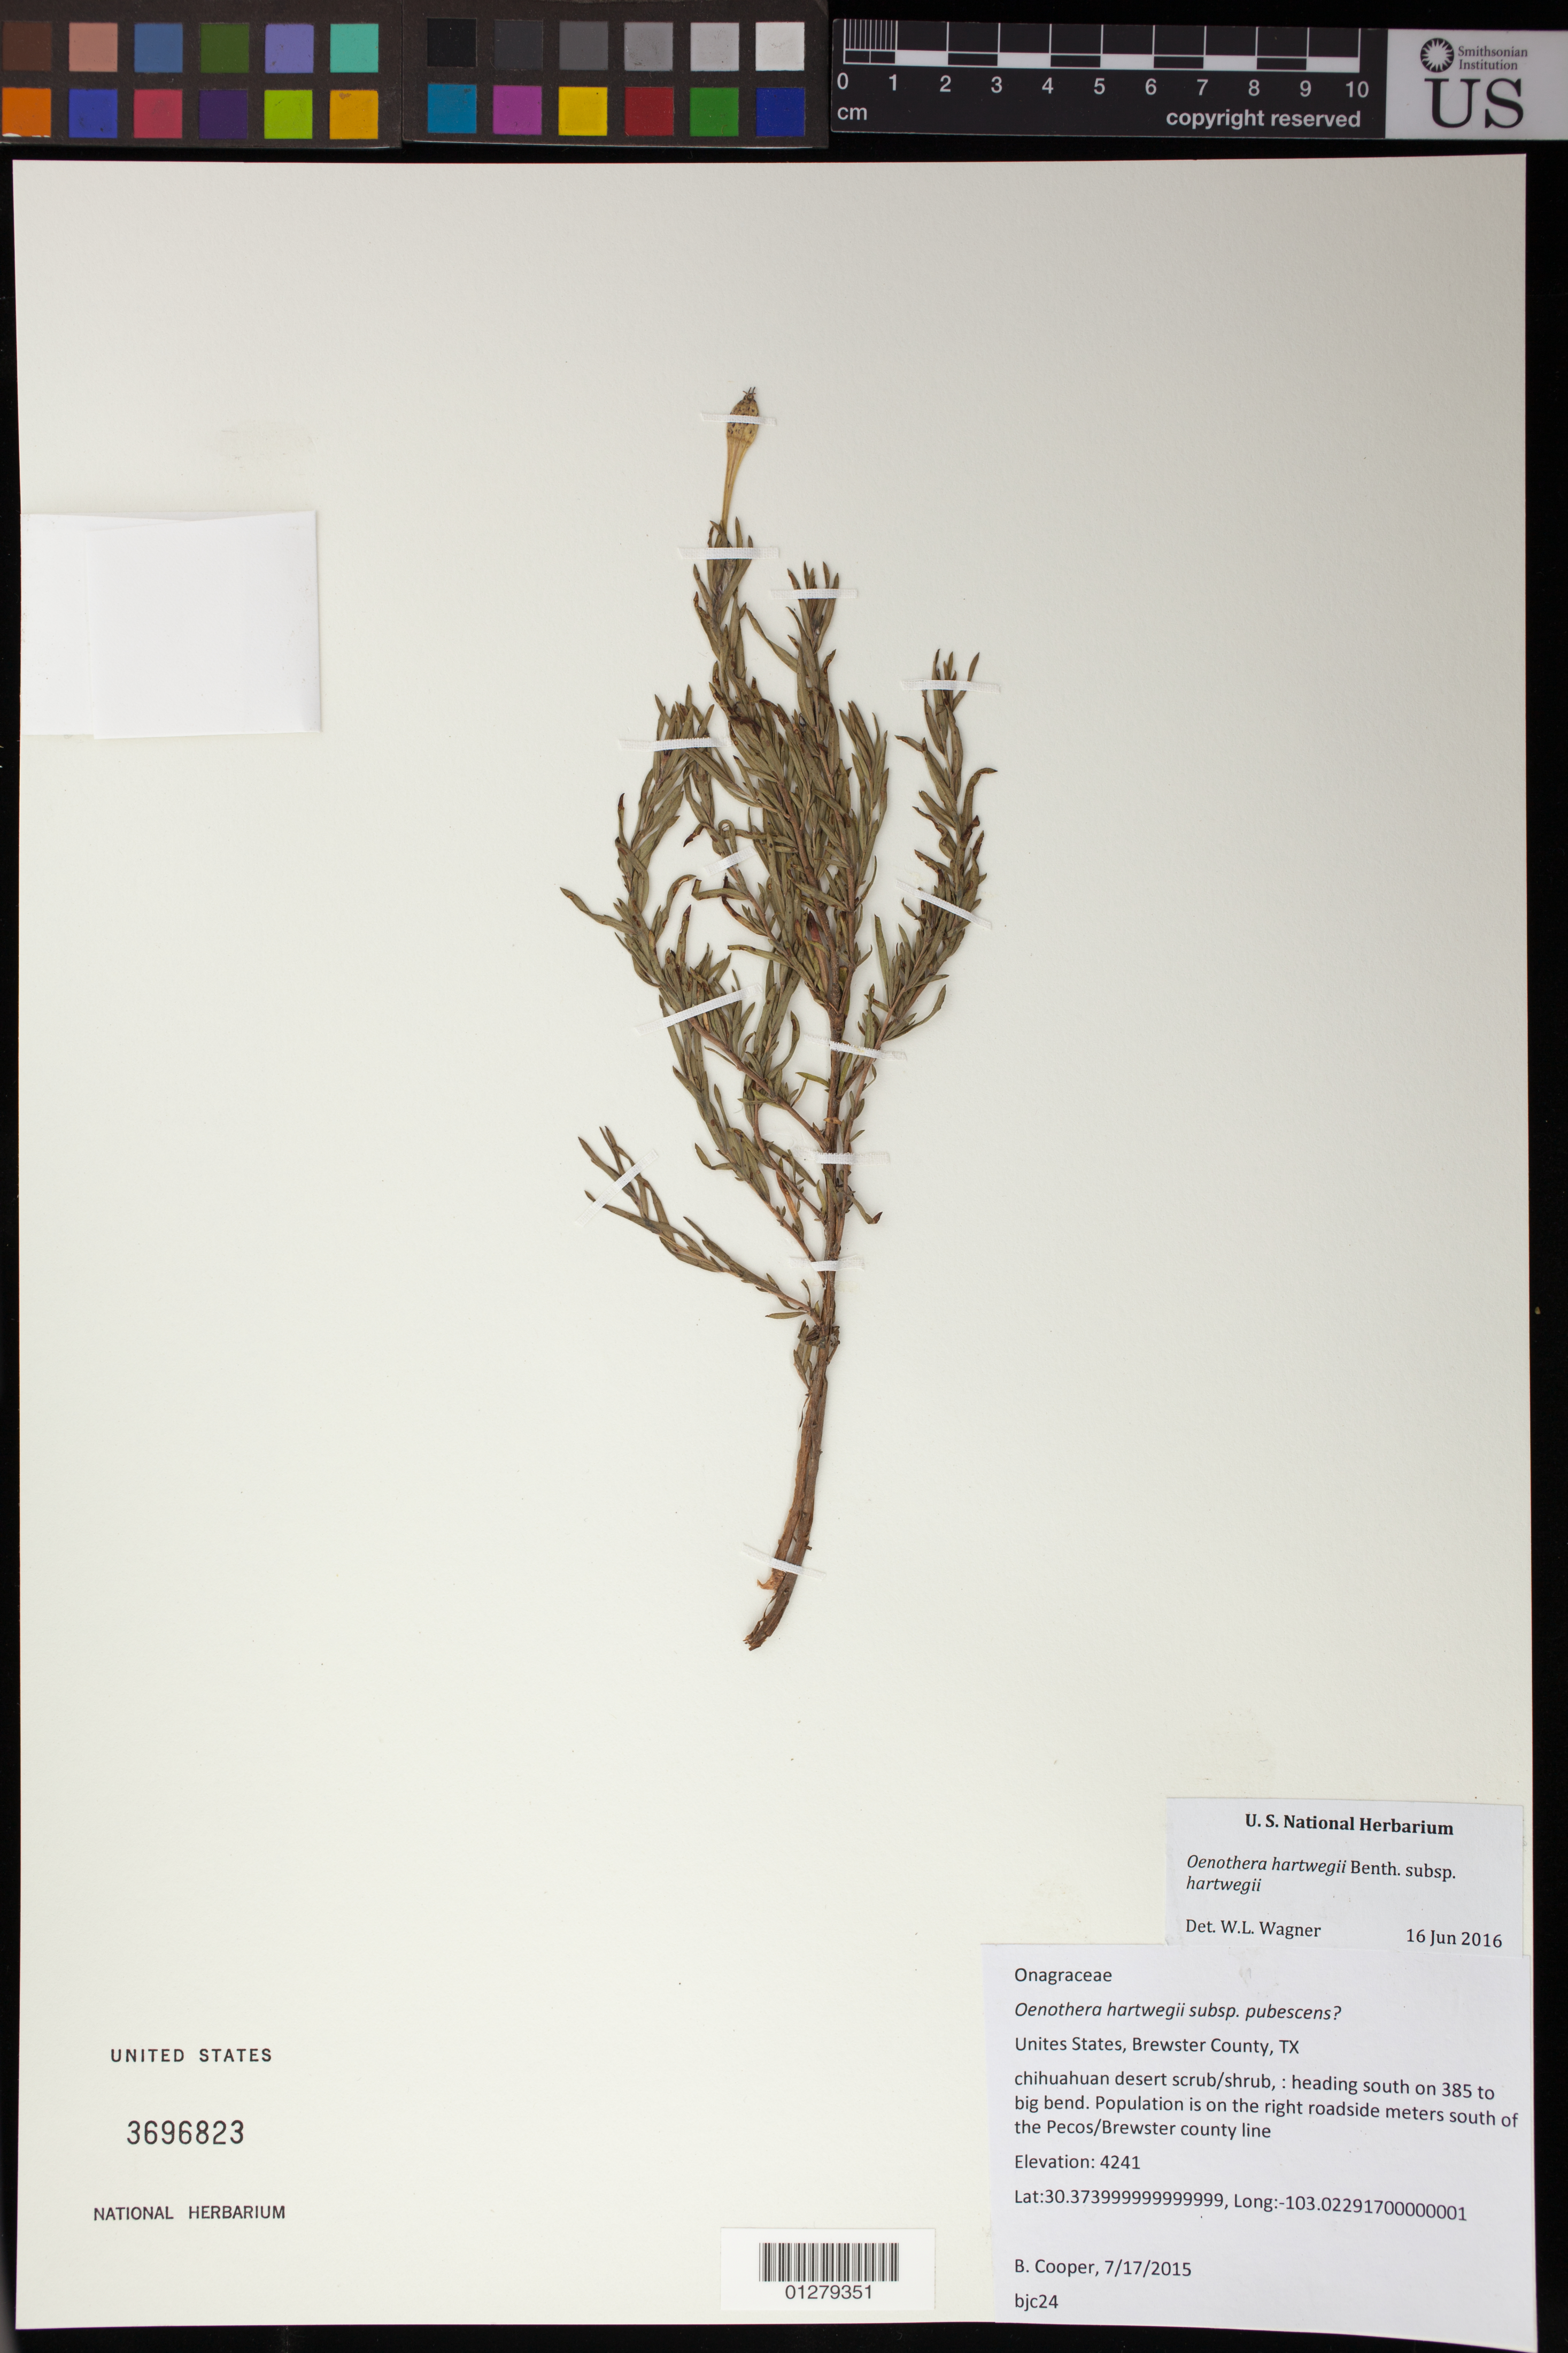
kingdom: Plantae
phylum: Tracheophyta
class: Magnoliopsida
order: Myrtales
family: Onagraceae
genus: Oenothera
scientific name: Oenothera hartwegii subsp. hartwegii x O. hartwegii subsp. pubescens (A. Gray) W.L. Wagner & Hoch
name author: Benth.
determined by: Cooper, B. J.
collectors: B. J. Cooper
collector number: BJC 24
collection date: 2015-07-17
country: United States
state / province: Texas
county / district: Brewster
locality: Heading south on 385 to Big Bend, on the right along roadside meters south of the Pecos/Brewster county line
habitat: Chihuahuan desert scrub/shrub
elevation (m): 4241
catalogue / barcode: US 3696823